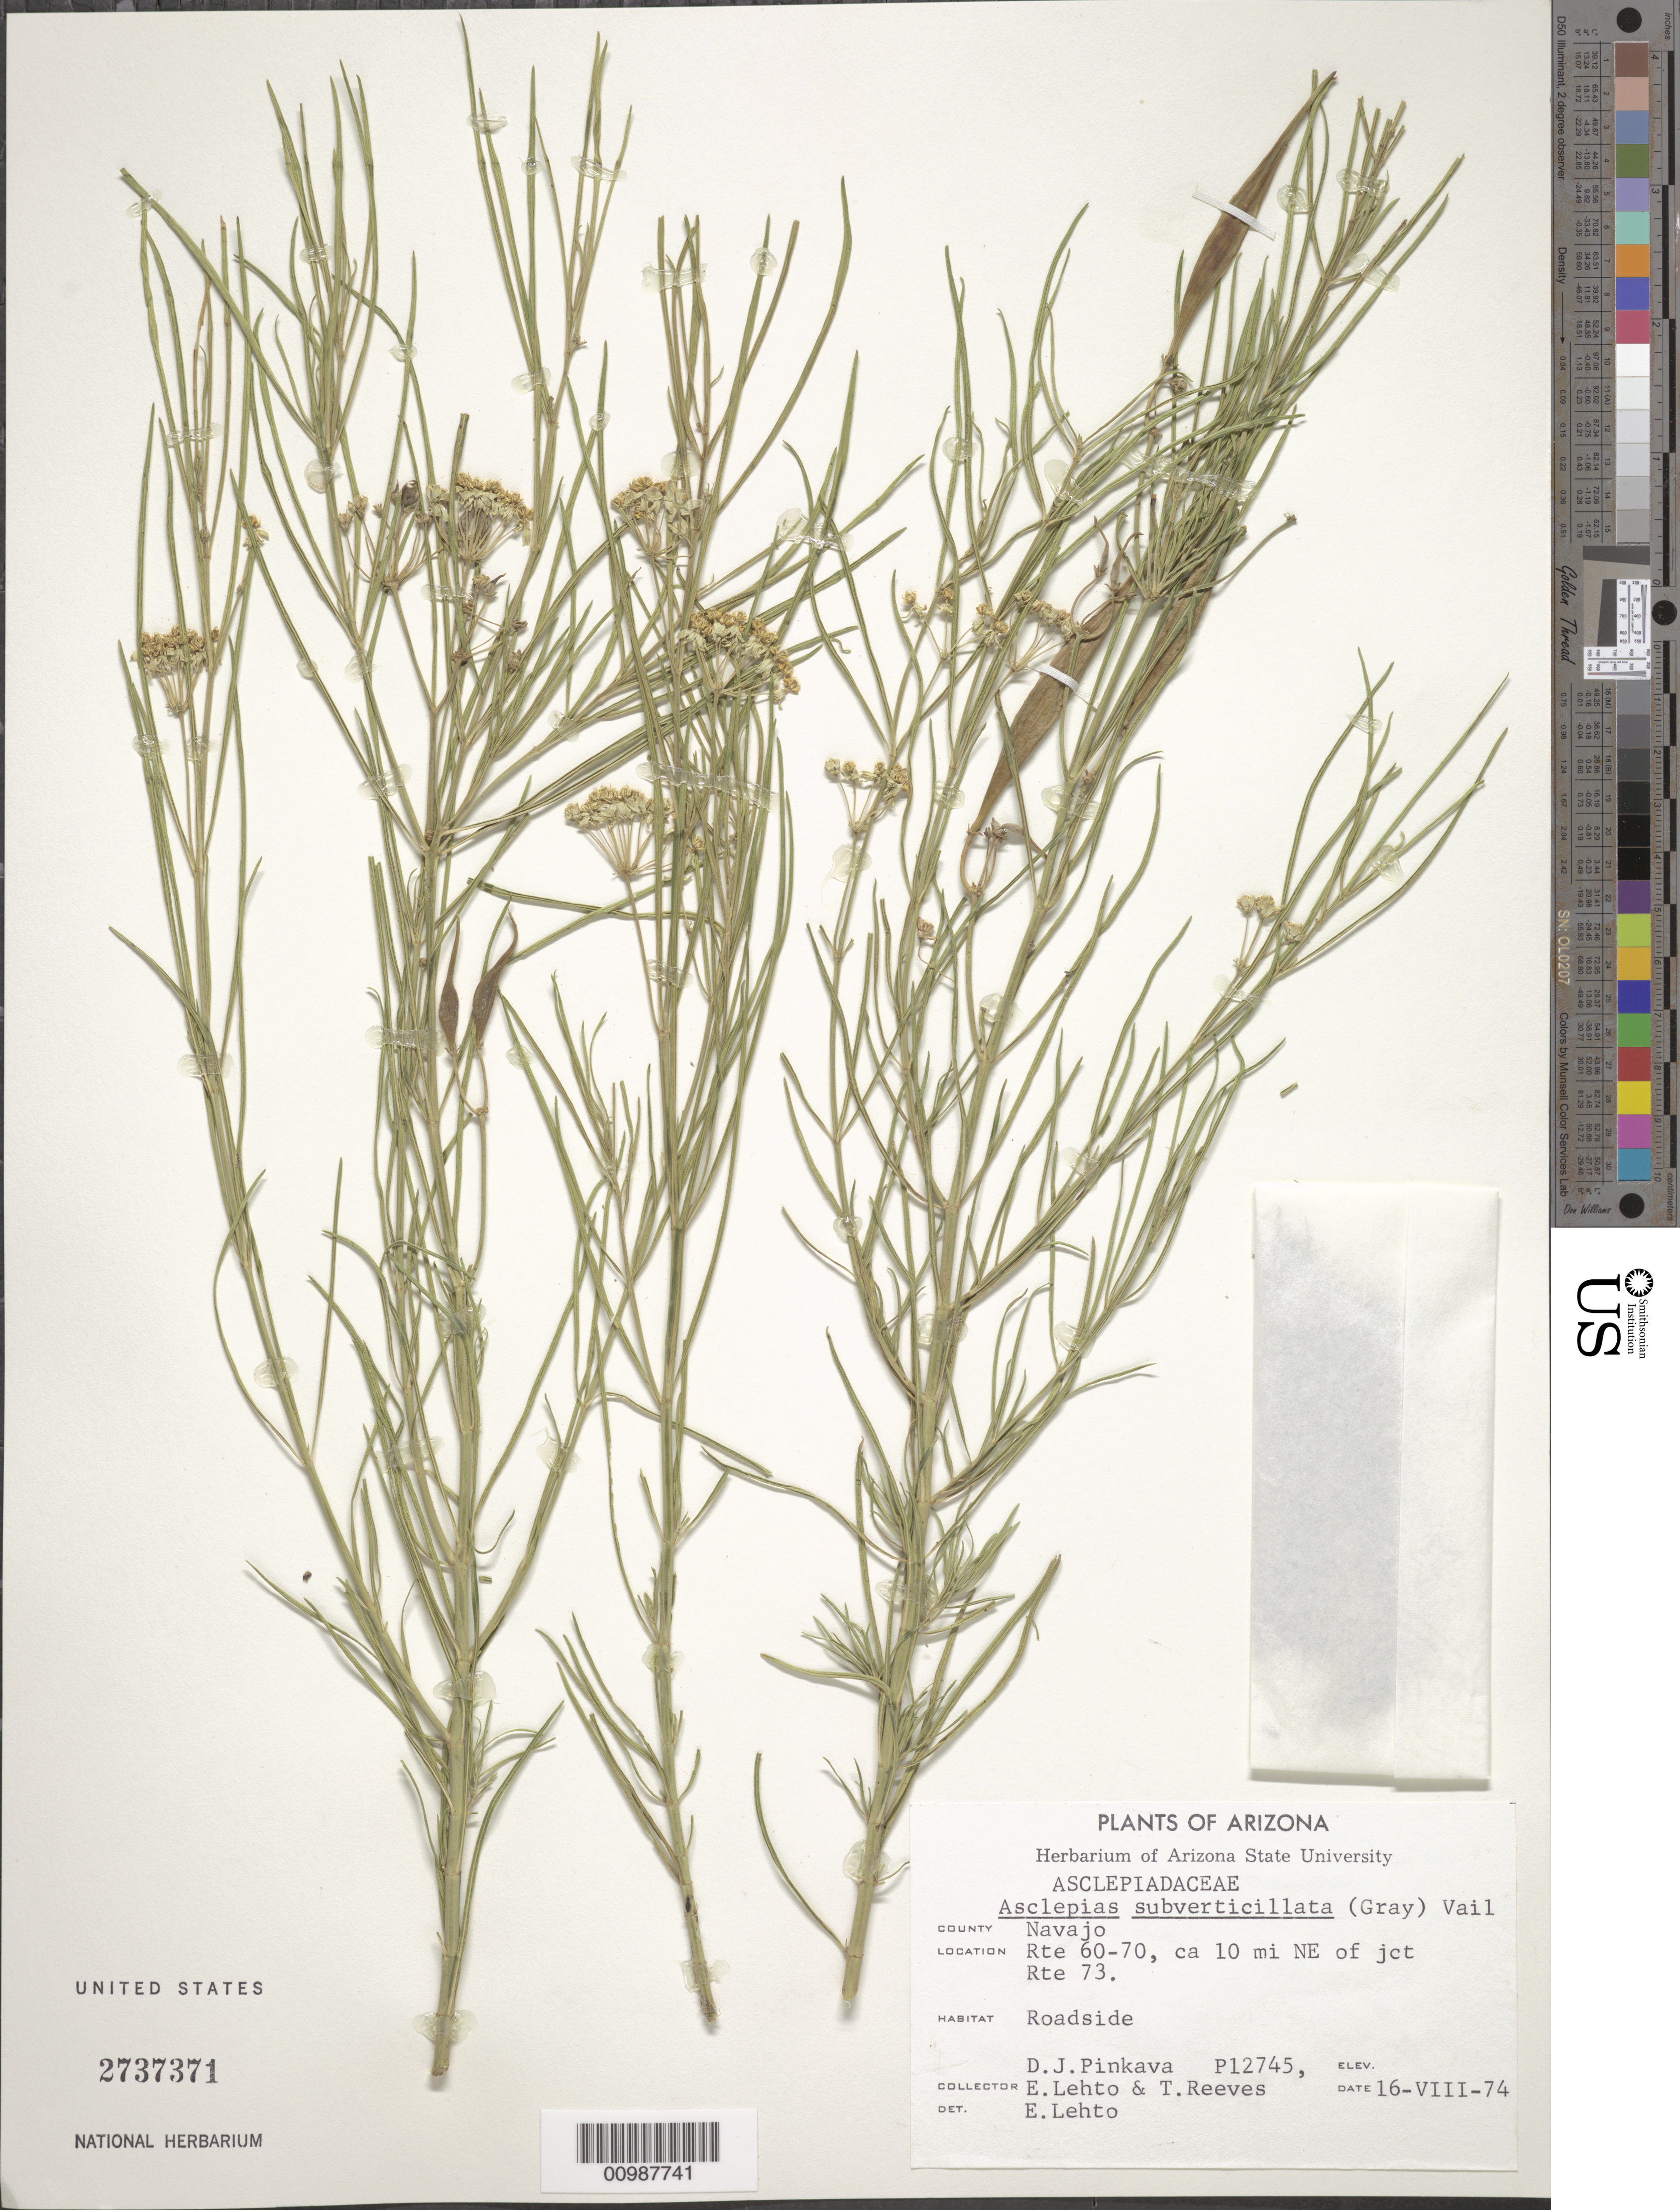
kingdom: Plantae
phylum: Tracheophyta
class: Magnoliopsida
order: Gentianales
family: Apocynaceae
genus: Asclepias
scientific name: Asclepias subverticillata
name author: (A. Gray) Vail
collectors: D. Pinkava & E. Lehto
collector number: P12745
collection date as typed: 16 Aug 1974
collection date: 1974-08-16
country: United States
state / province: Arizona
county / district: Navajo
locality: Rte. 60-70, ca 10 miles NE of jct. Rte. 73; roadside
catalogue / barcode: US 2737371